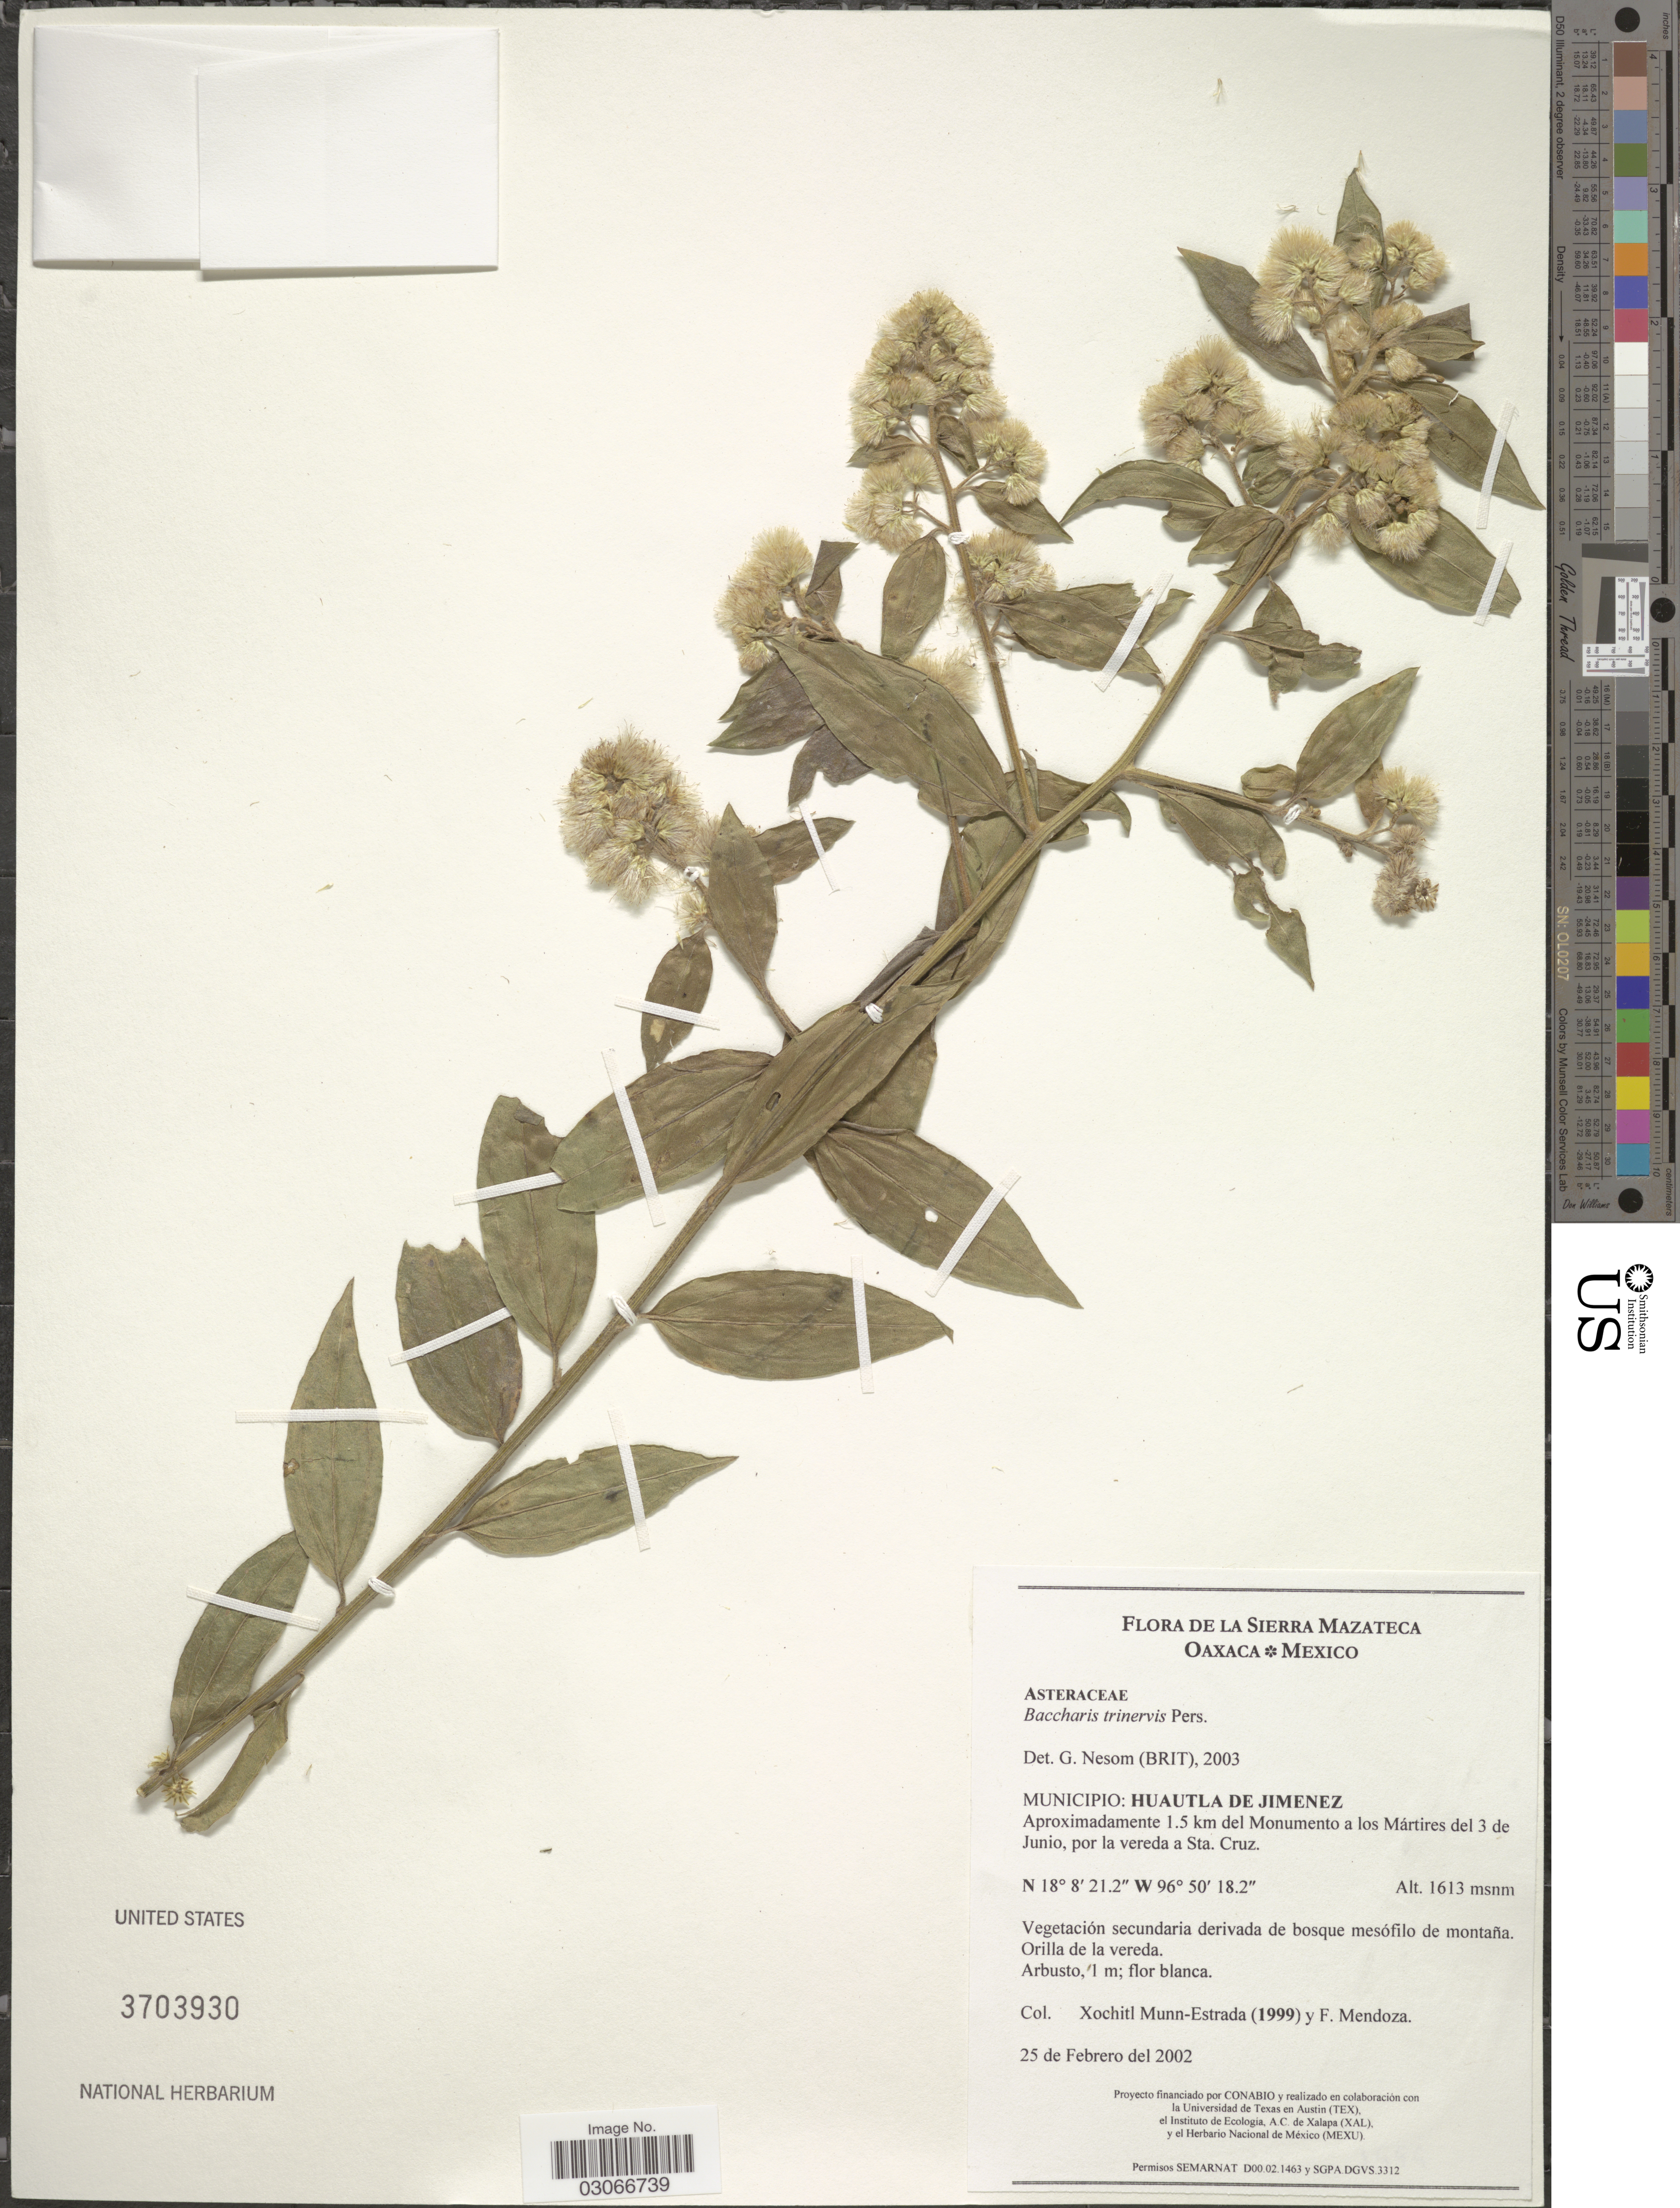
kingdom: Plantae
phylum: Tracheophyta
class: Magnoliopsida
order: Asterales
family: Asteraceae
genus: Baccharis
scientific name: Baccharis trinervis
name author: (Lam.) Pers.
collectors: X. Munn-Estrada & F. Mendoza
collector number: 1999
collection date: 2002-02-25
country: Mexico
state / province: Oaxaca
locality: La Sierra Mazateca. Municipio: Huautla de Jimenez. Aproximadamente 1.5 km del Monumento a los Mártires del 3 de Junio, por la vereda a Sta. Cruz.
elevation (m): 1613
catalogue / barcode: US 3703930